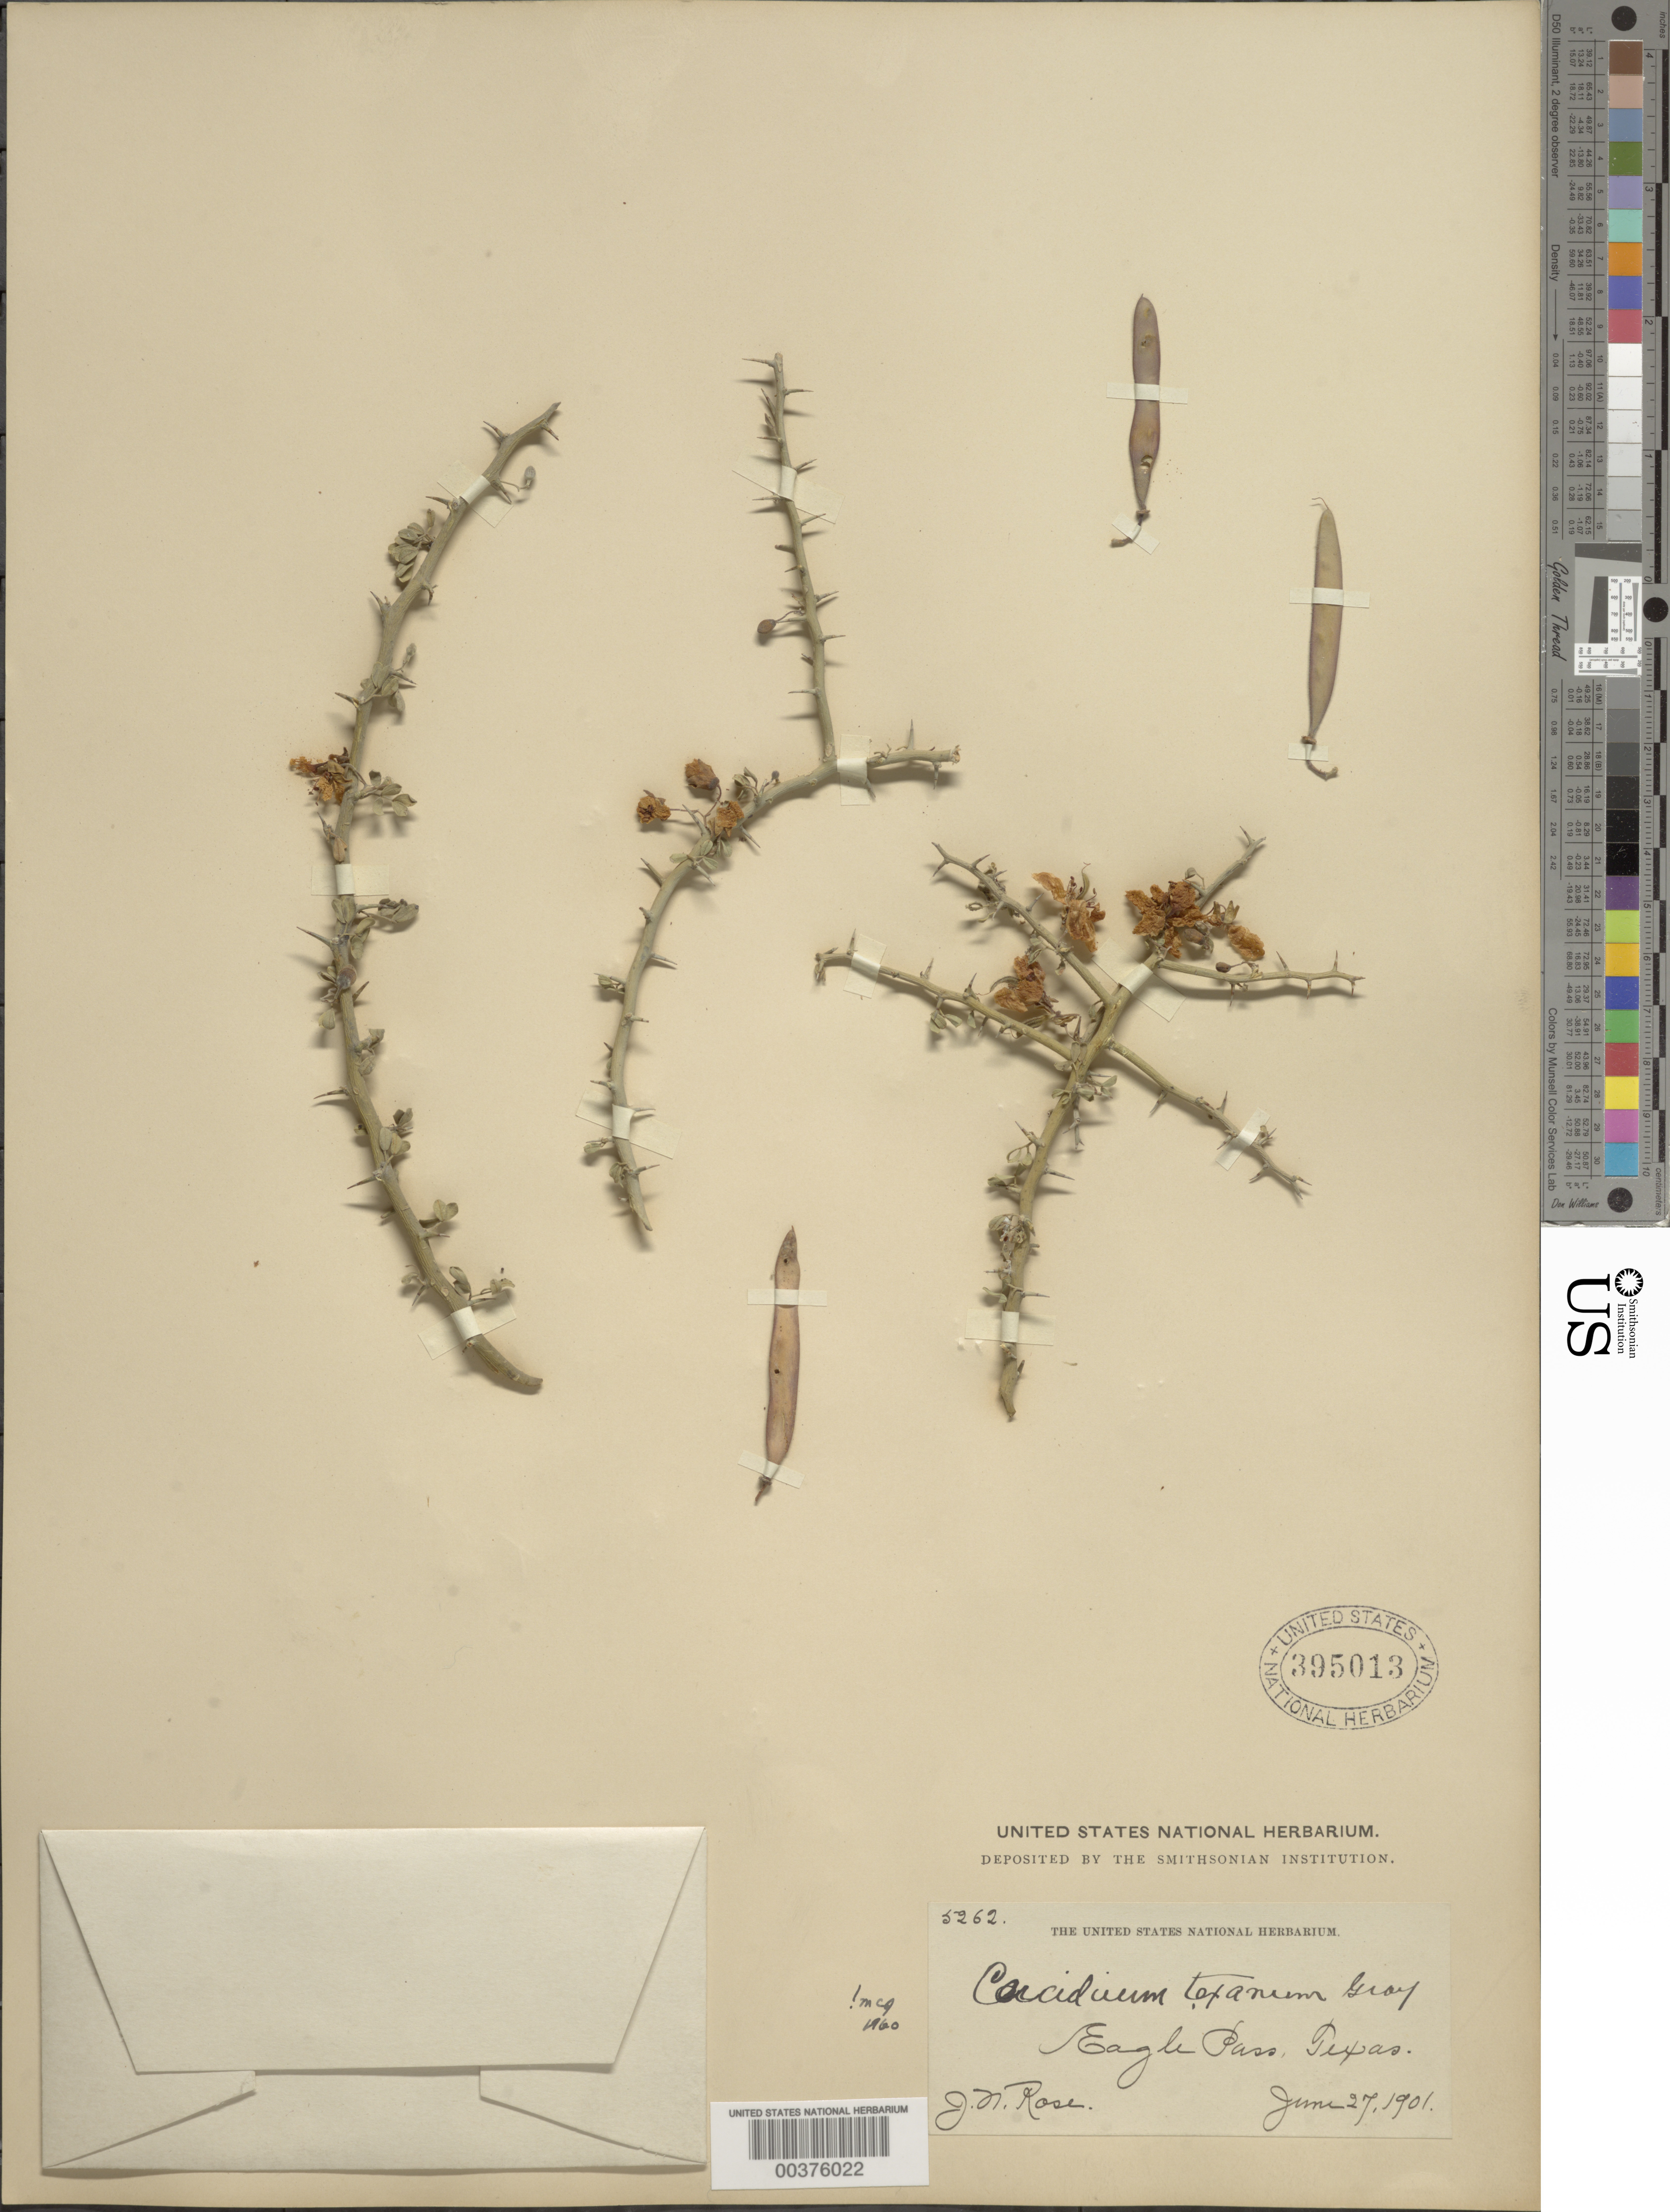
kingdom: Plantae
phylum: Tracheophyta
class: Magnoliopsida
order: Fabales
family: Fabaceae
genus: Parkinsonia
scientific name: Parkinsonia texana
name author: (A. Gray) S. Watson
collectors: J. N. Rose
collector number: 5262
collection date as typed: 27 Jun 1901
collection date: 1901-06-27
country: United States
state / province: Texas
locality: Eagle pass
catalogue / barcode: US 395013